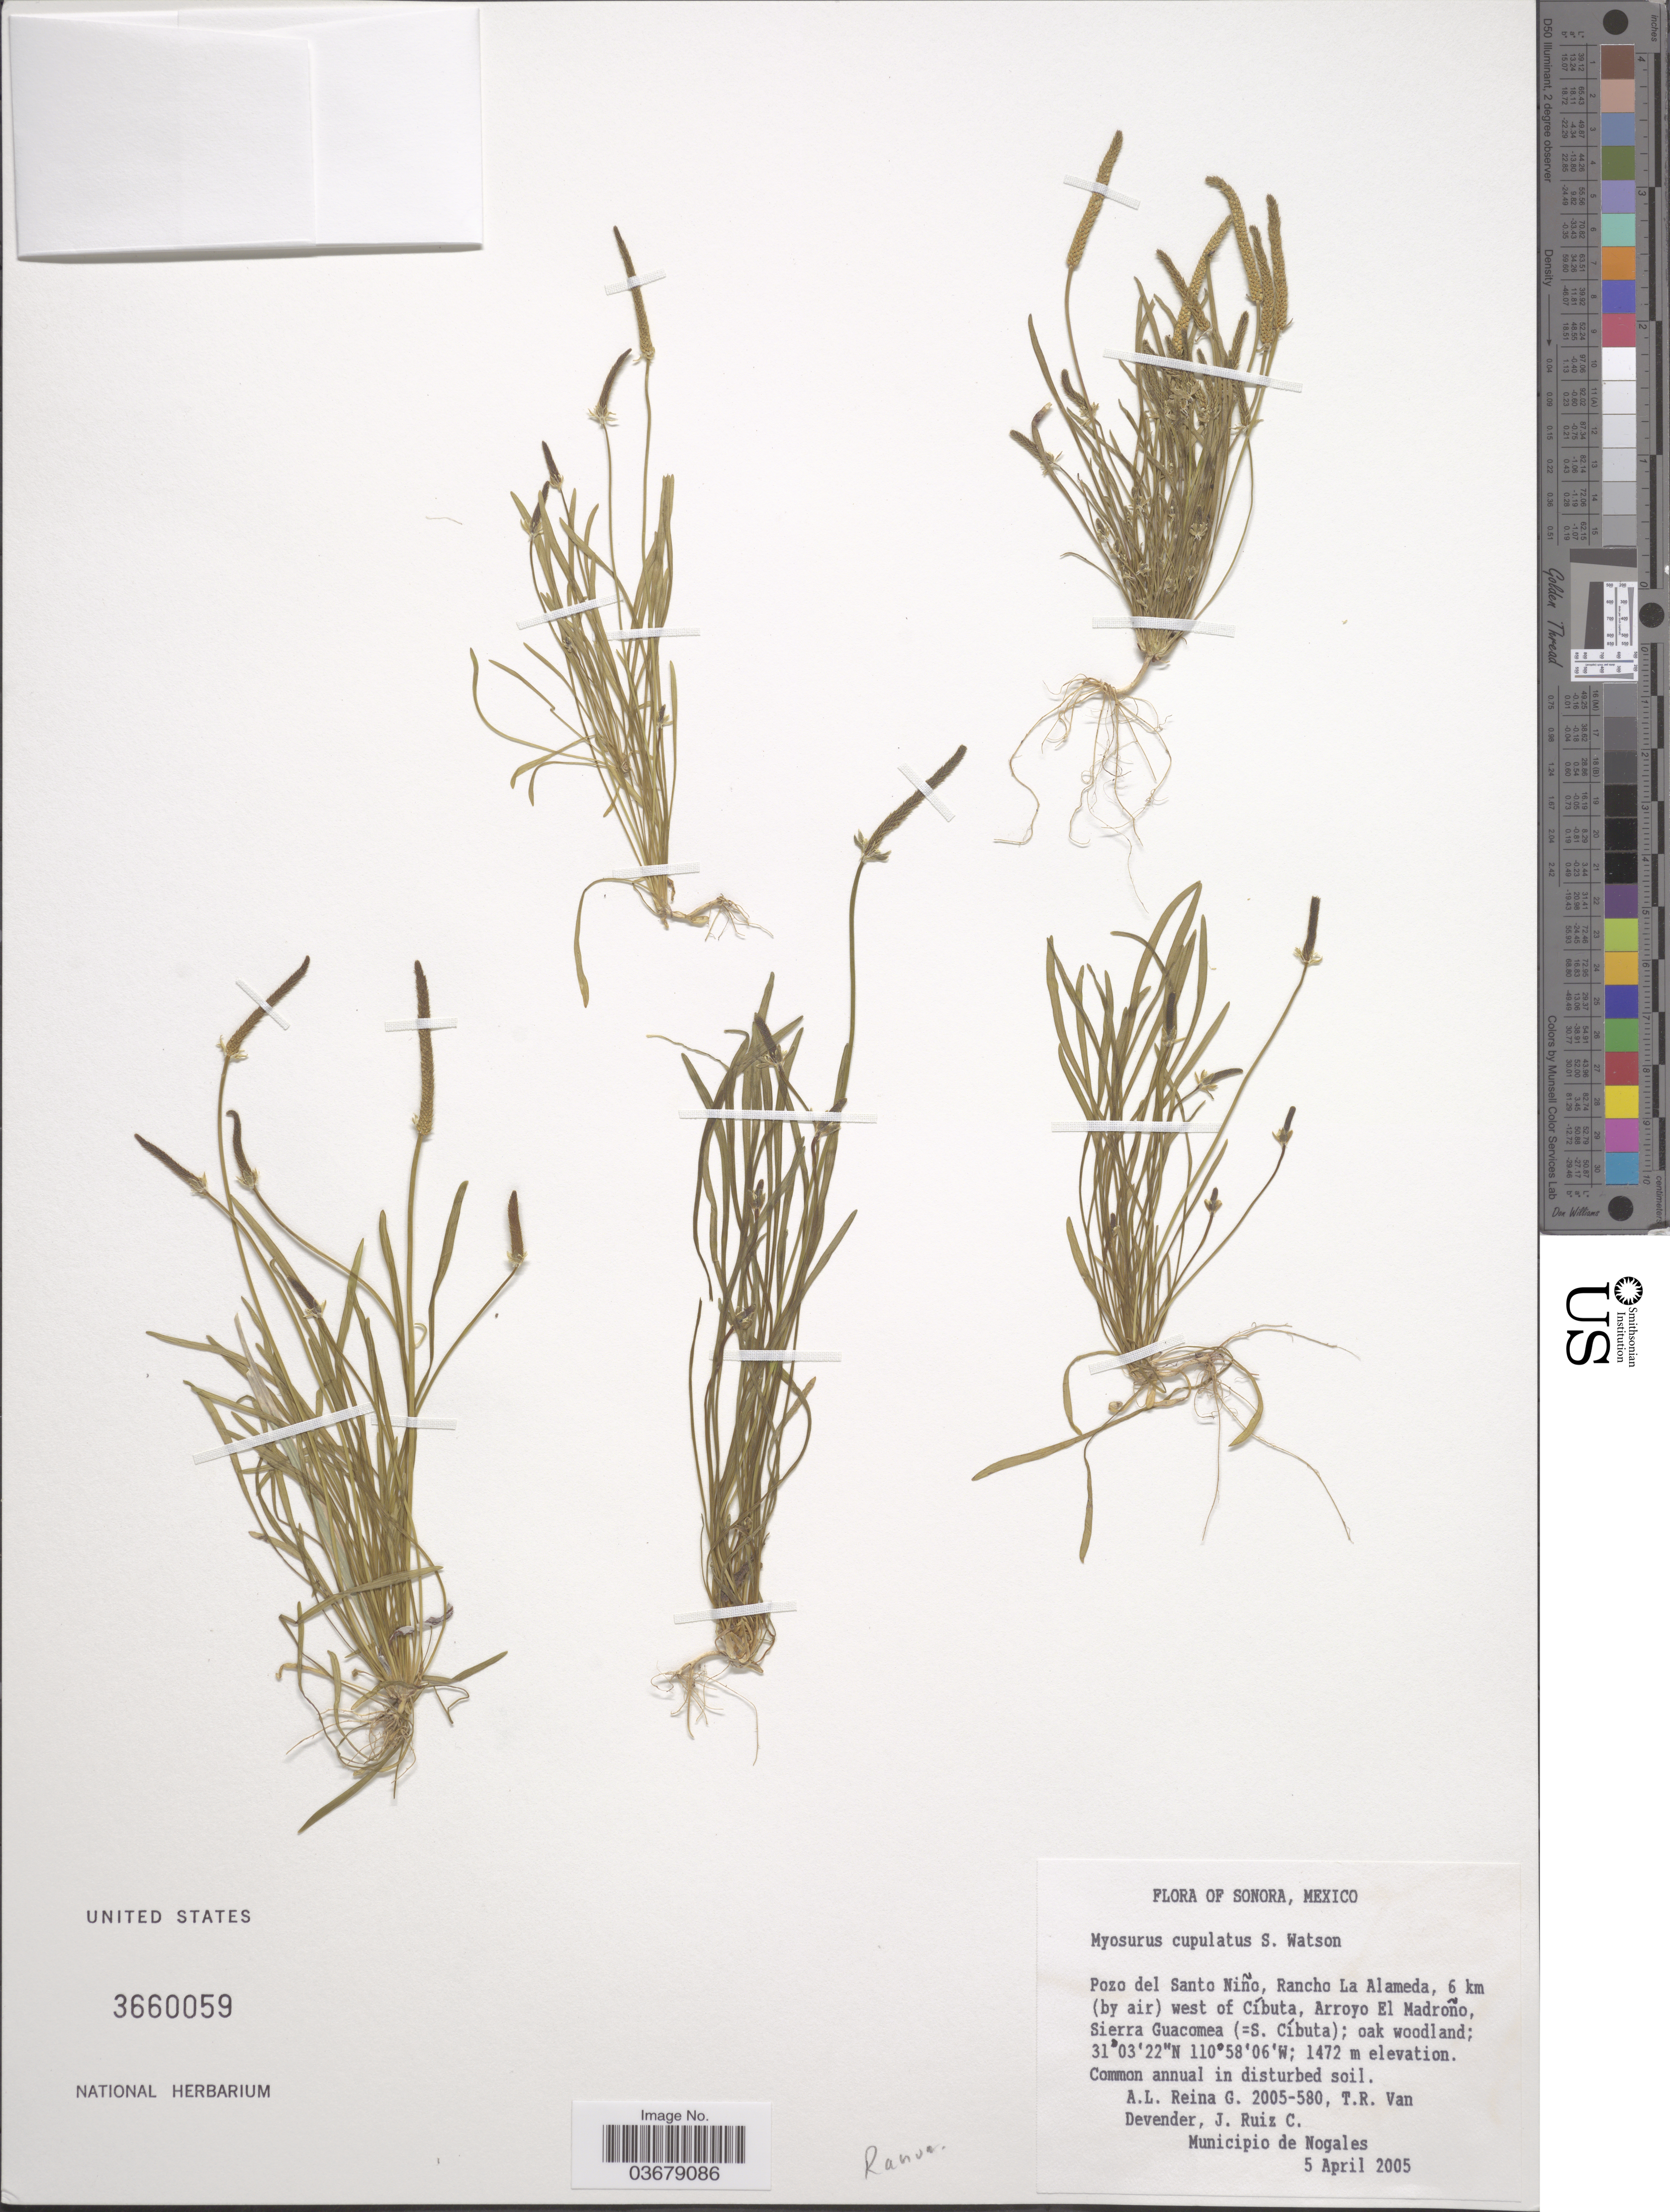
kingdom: Plantae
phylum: Tracheophyta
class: Magnoliopsida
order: Ranunculales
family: Ranunculaceae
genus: Myosurus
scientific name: Myosurus cupulatus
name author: S. Watson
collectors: A. L. Reina G., T. R. Van Devender & J. Ruiz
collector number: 2005-580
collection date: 2005-04-05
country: Mexico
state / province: Sonora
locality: Pozo del Santo Niño, Rancho La Alameda, 6 km (by air) west of Cíbuta, Arroyo El Madroño, Sierra Guacomea (=S. Cíbuta); oak woodland. Municipio de Nogales.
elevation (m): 1472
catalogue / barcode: US 3660059